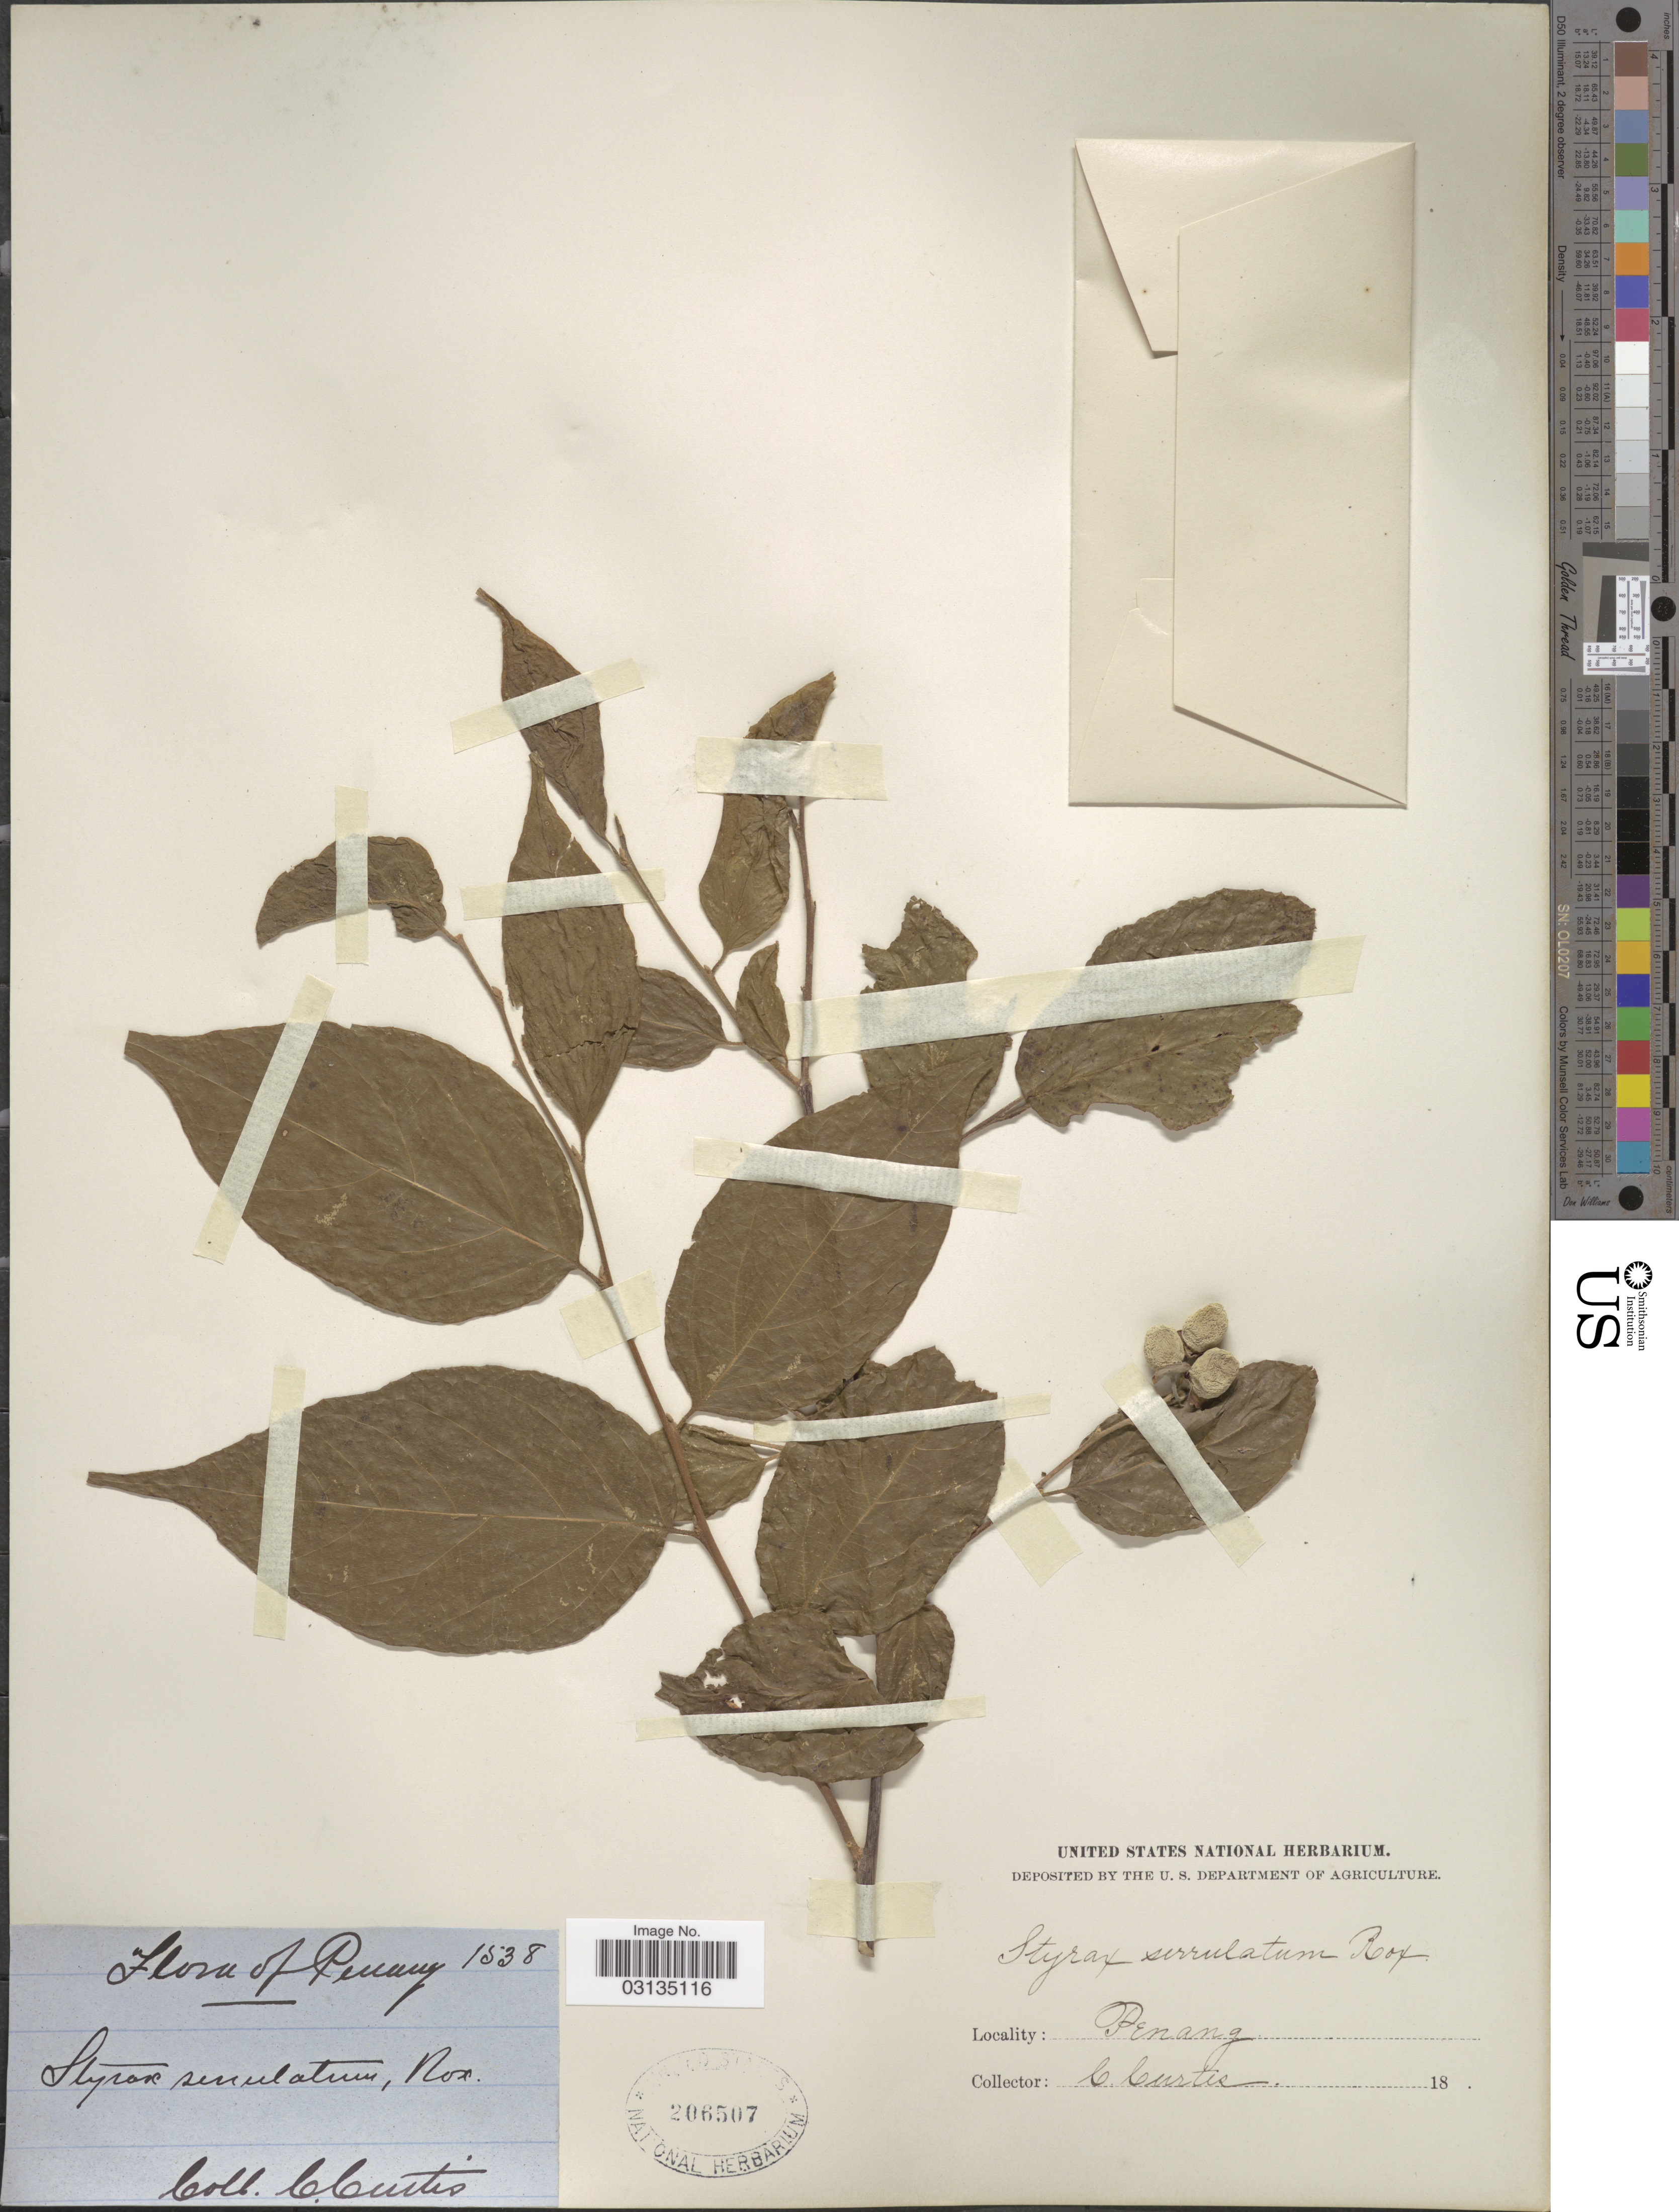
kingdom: Plantae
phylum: Tracheophyta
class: Magnoliopsida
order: Ericales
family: Styracaceae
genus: Styrax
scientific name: Styrax serrulatus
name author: Roxb.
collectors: C. Curtis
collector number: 1538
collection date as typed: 18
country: Malaysia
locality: Penang.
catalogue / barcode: US 206507